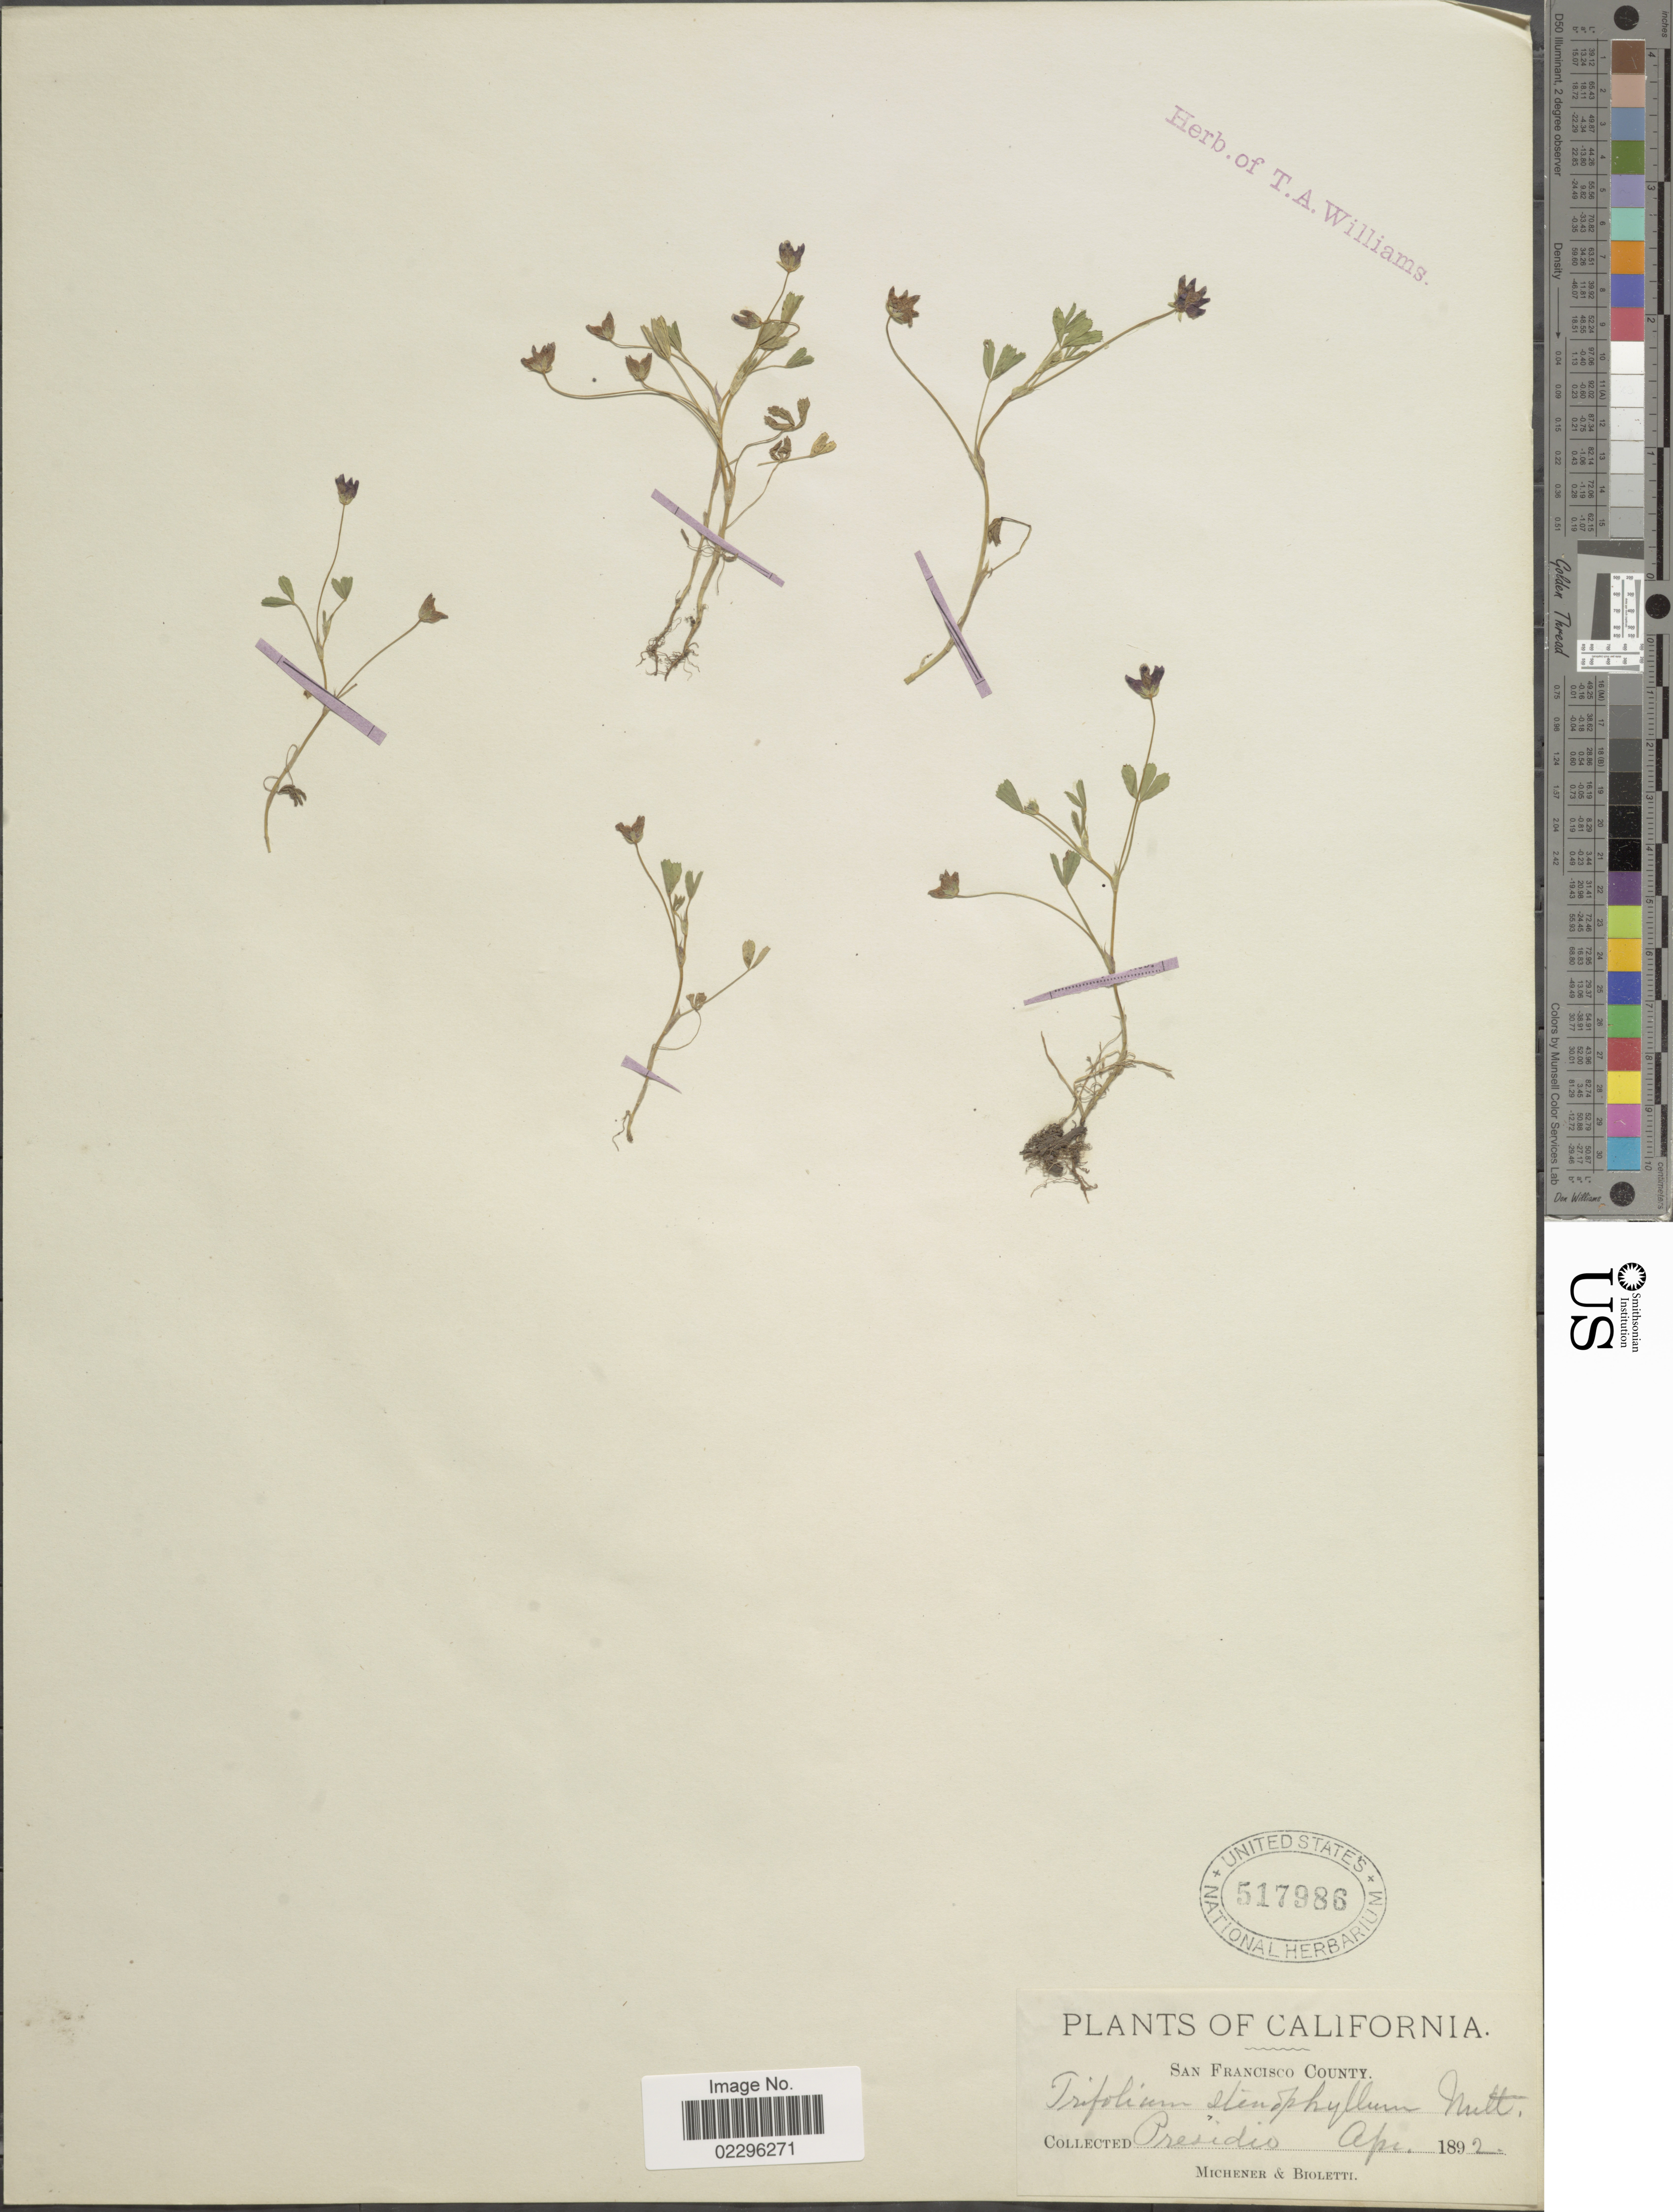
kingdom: Plantae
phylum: Tracheophyta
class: Magnoliopsida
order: Fabales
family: Fabaceae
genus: Trifolium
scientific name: Trifolium depauperatum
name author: Desv.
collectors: -. Michener & -- Bioletti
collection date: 1892-04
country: United States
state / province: California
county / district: San Francisco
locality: San Francisco County. Presidio.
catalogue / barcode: US 517986